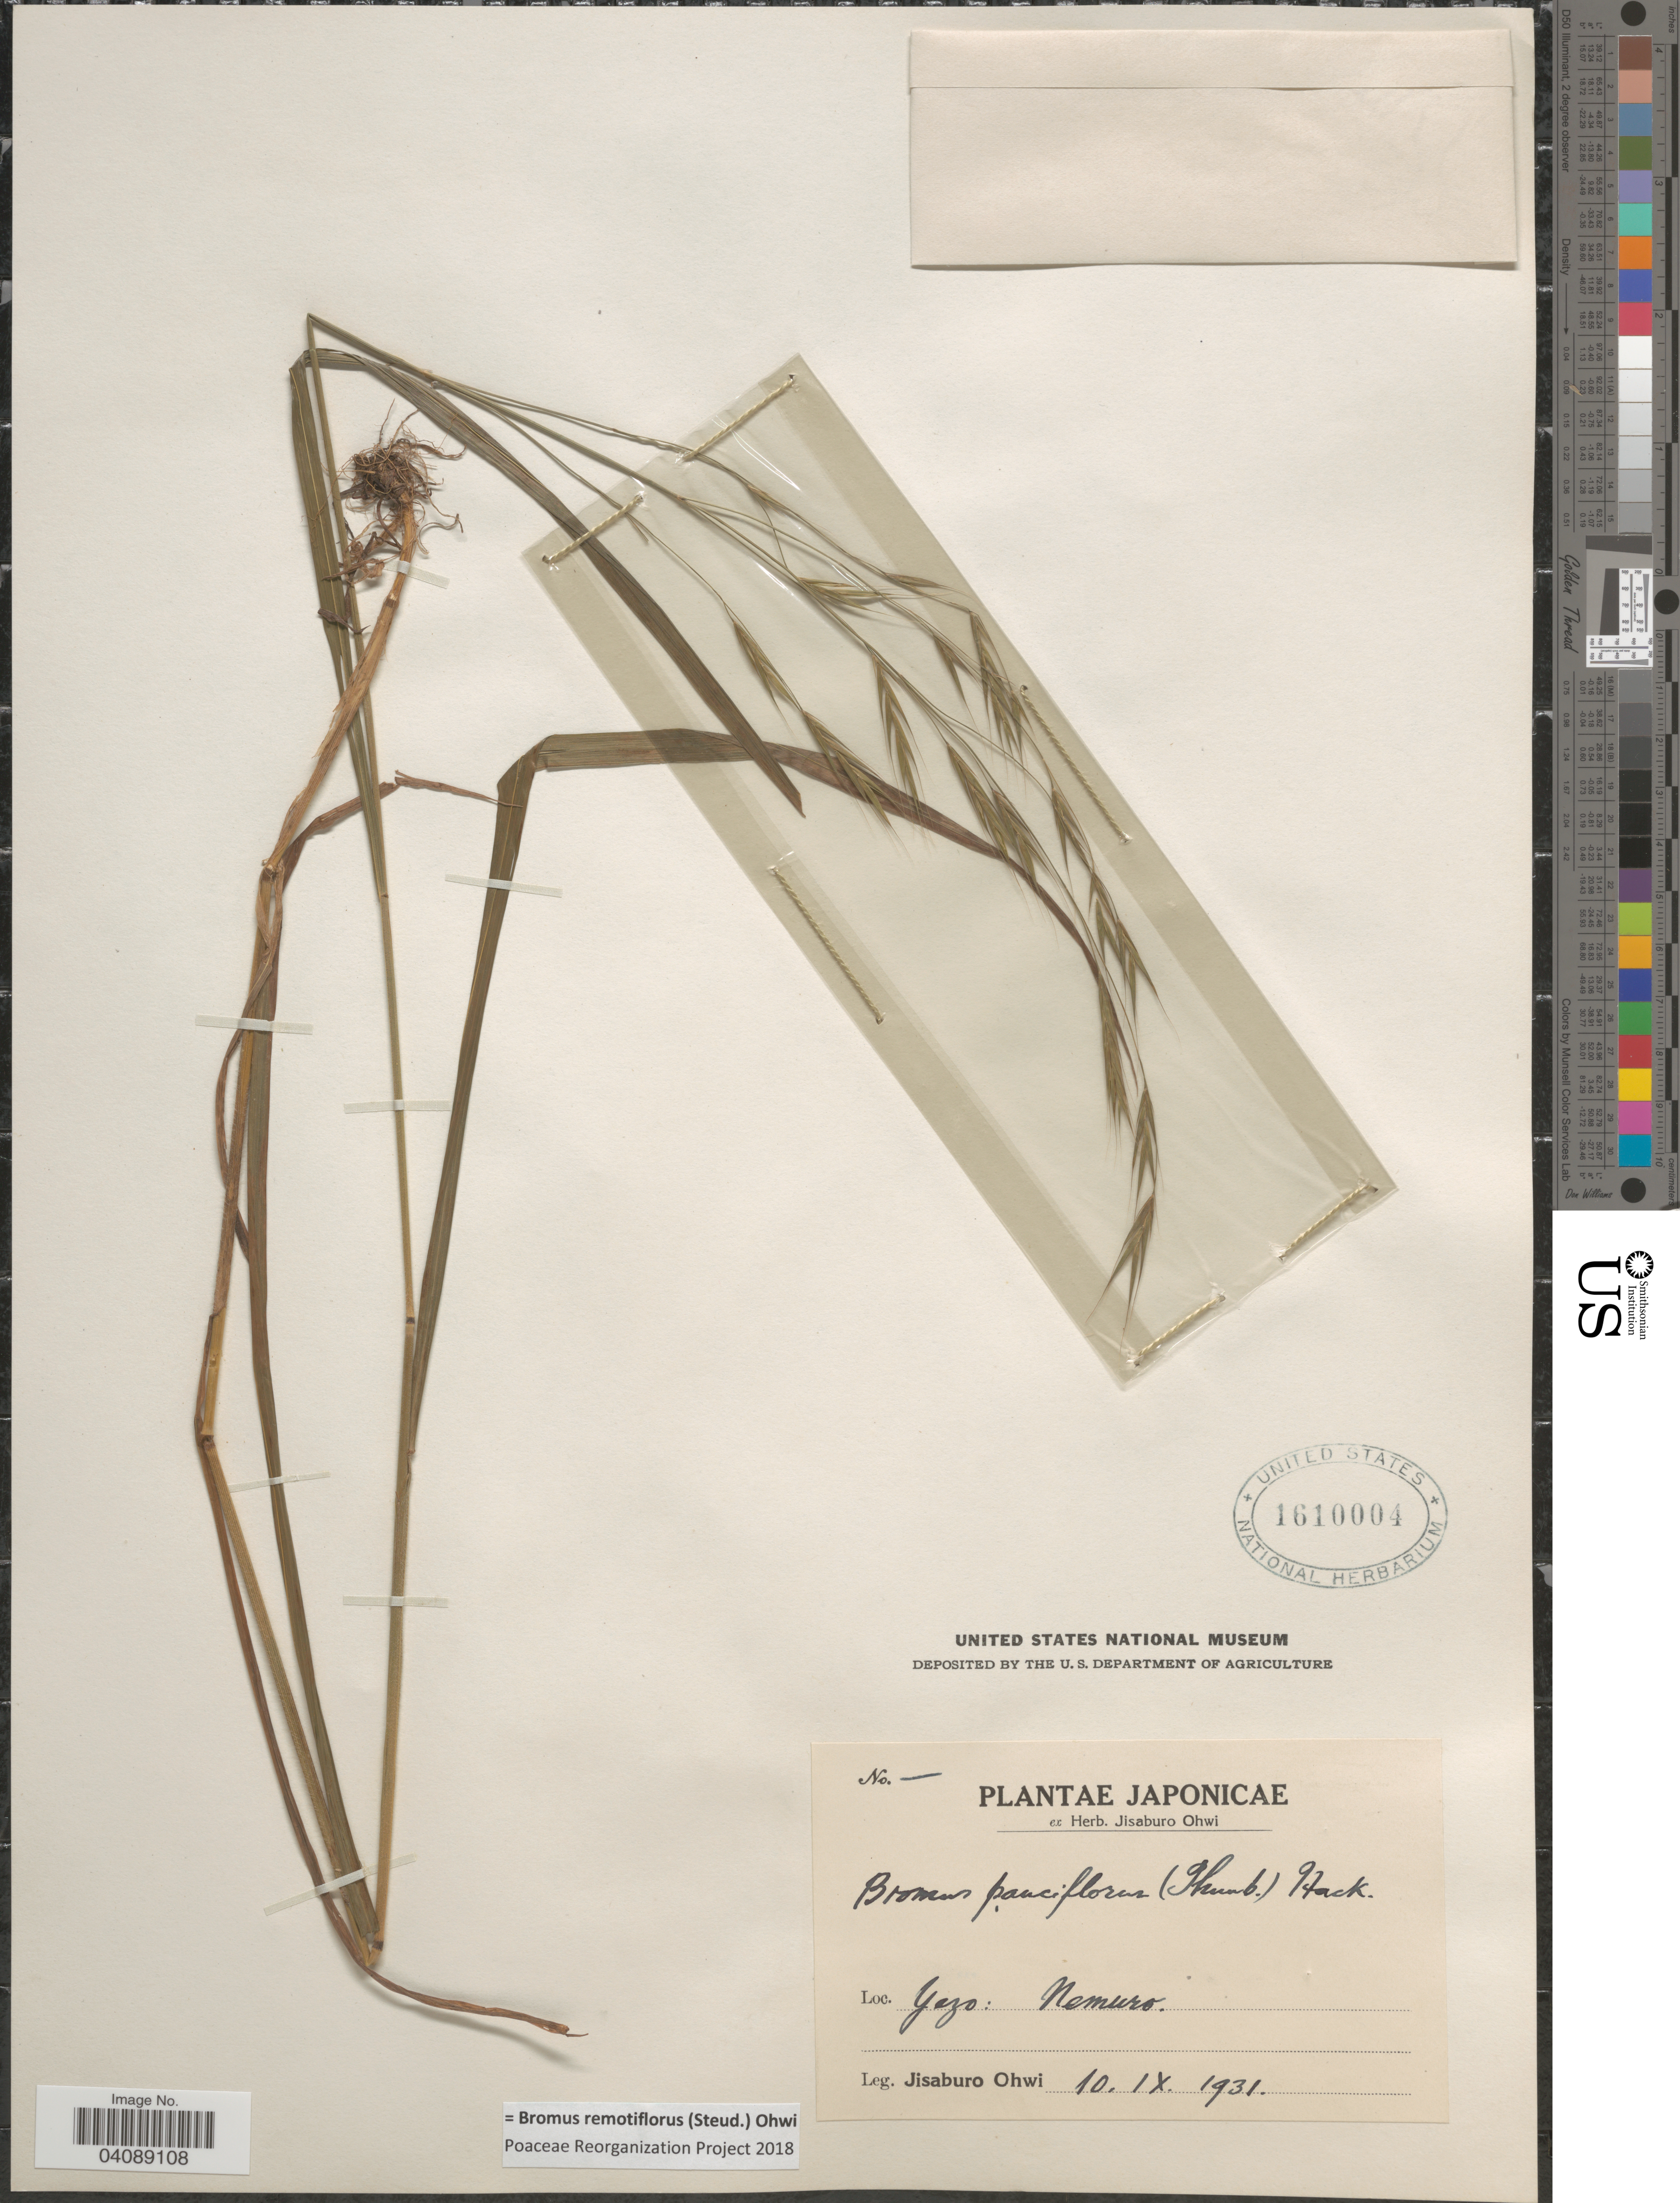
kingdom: Plantae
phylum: Tracheophyta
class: Liliopsida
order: Poales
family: Poaceae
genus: Bromus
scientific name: Bromus remotiflorus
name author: (Steud.) Ohwi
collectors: J. Ohwi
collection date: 1931-09-10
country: Japan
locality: Yezo: Nemuro.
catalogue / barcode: US 1610004